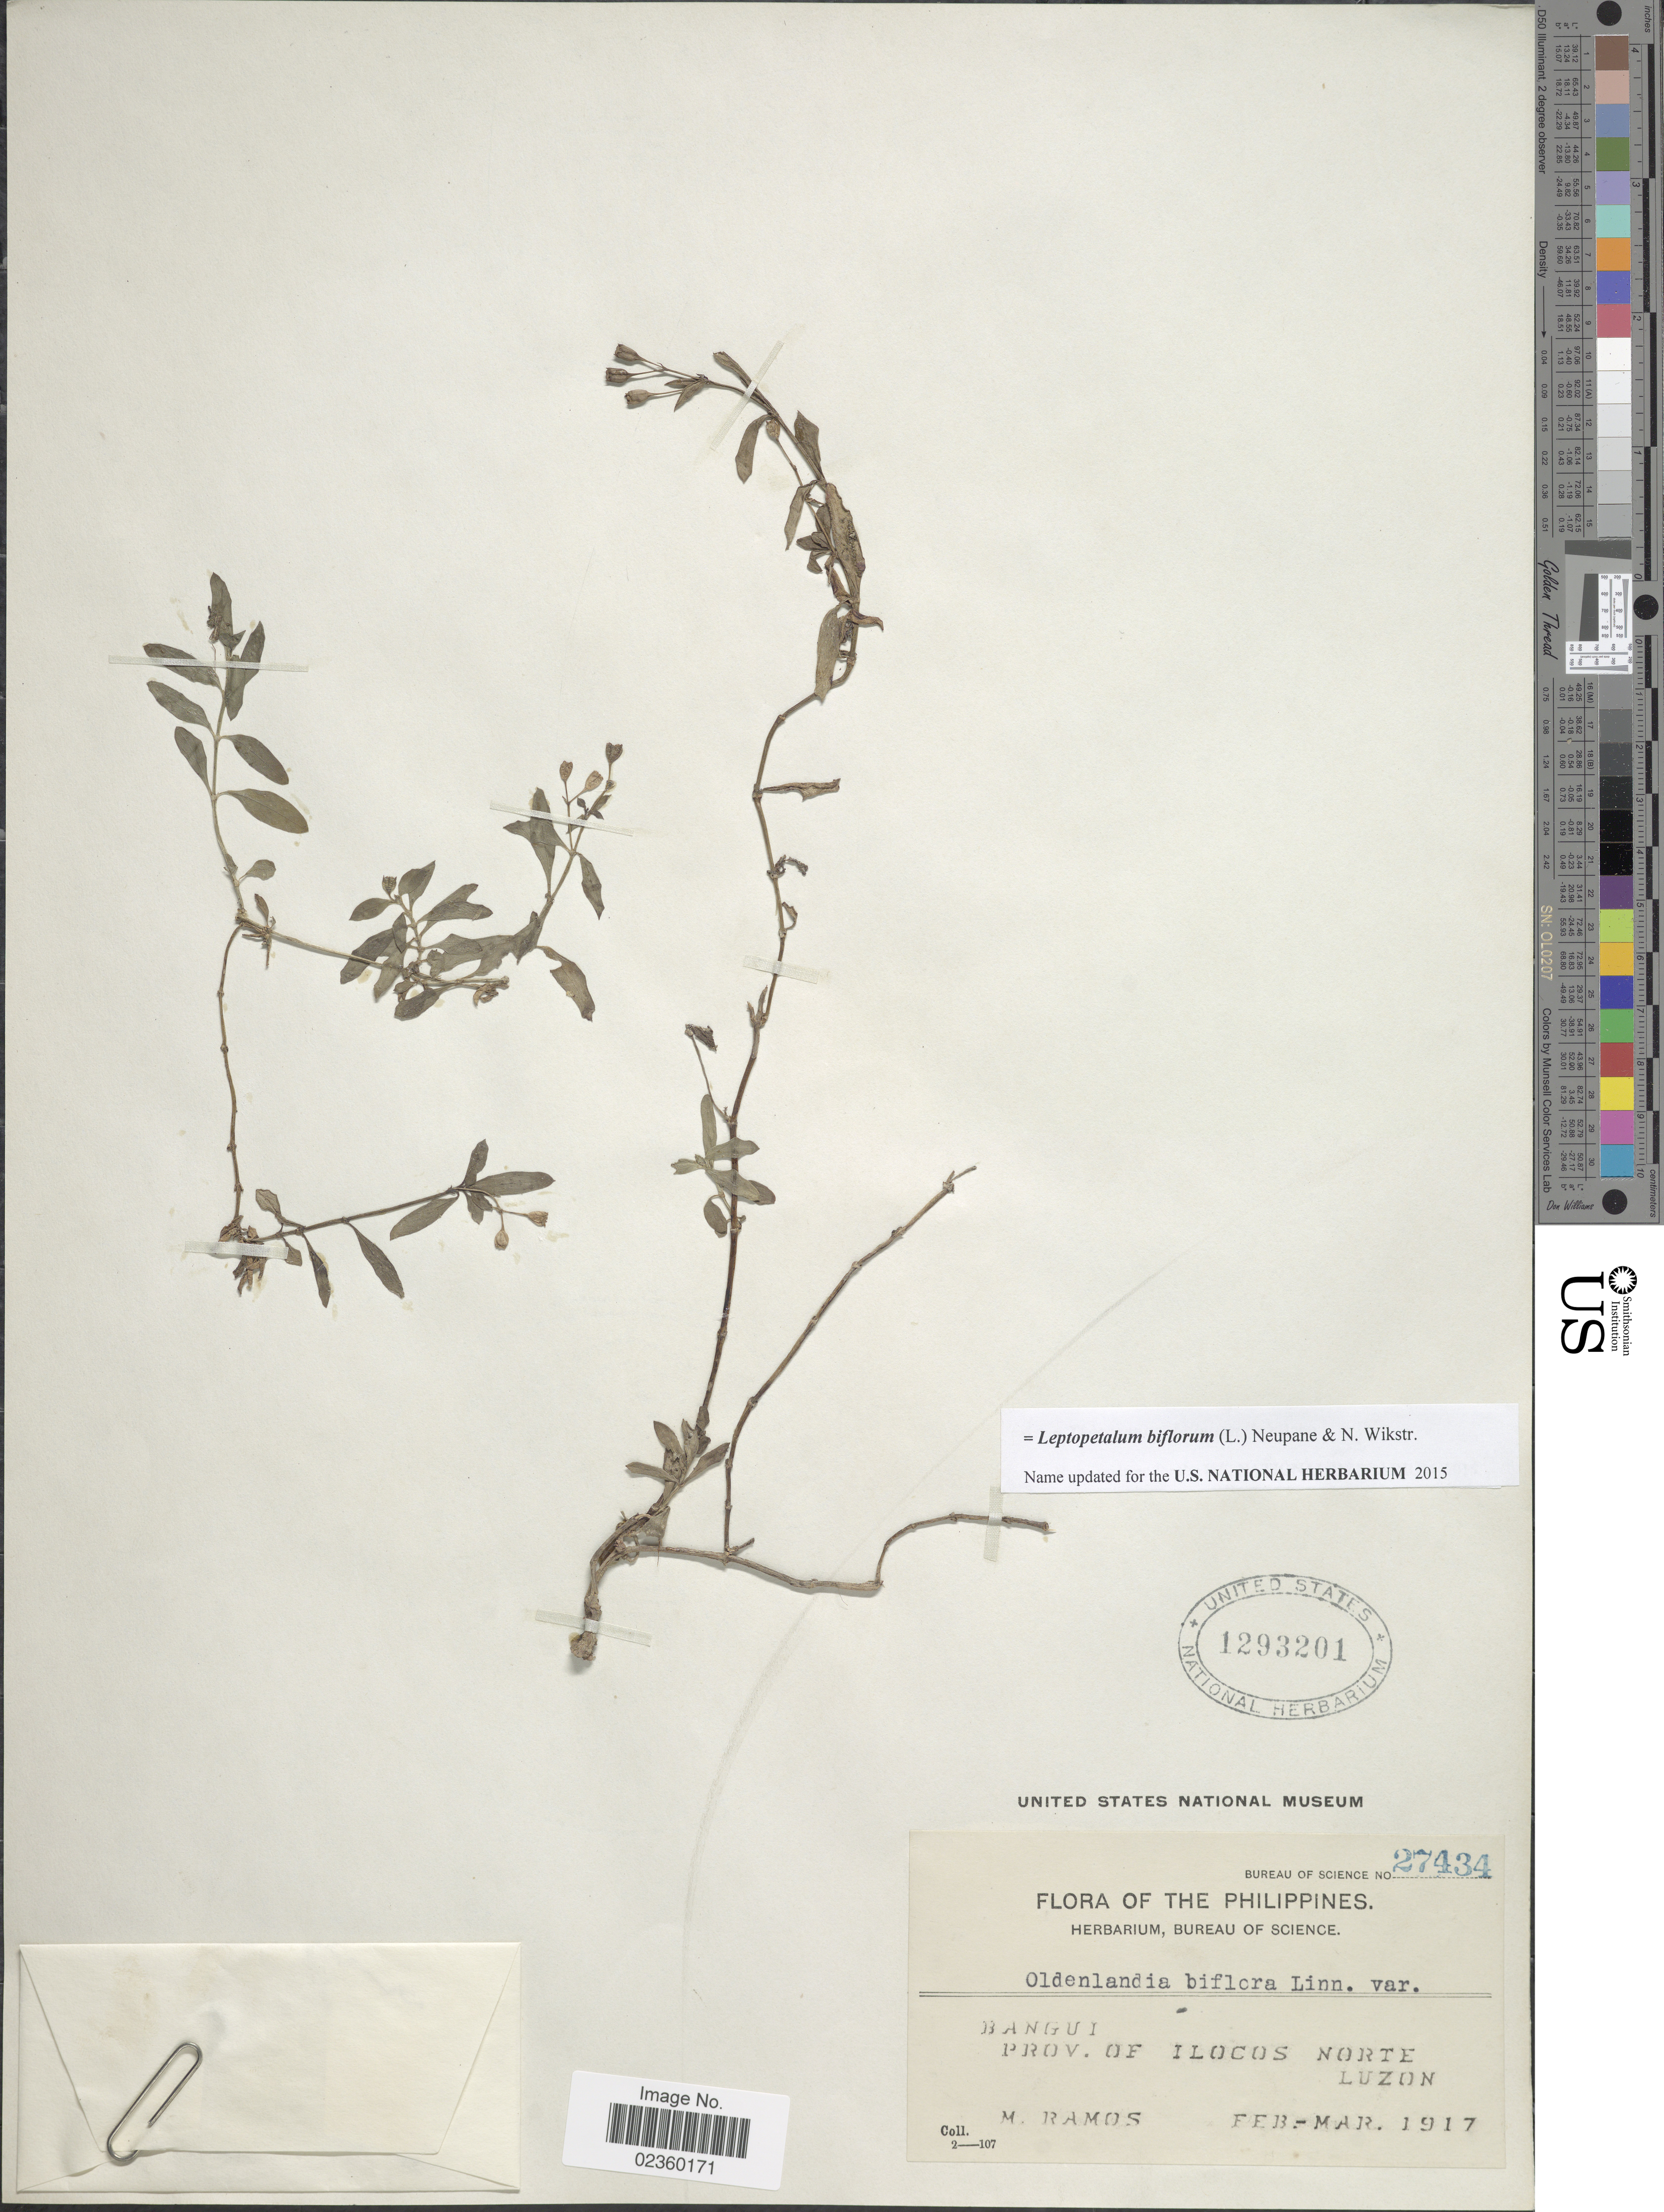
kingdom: Plantae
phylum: Tracheophyta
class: Magnoliopsida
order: Gentianales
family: Rubiaceae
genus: Leptopetalum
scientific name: Leptopetalum biflorum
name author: (L.) Neupane & N. Wikstr.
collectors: M. Ramos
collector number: Bureau of Science 27434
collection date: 1917-02/1917-03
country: Philippines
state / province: Ilocos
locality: Bangui, Prov.of Ilocos Norte, Luzon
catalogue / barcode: US 1293201